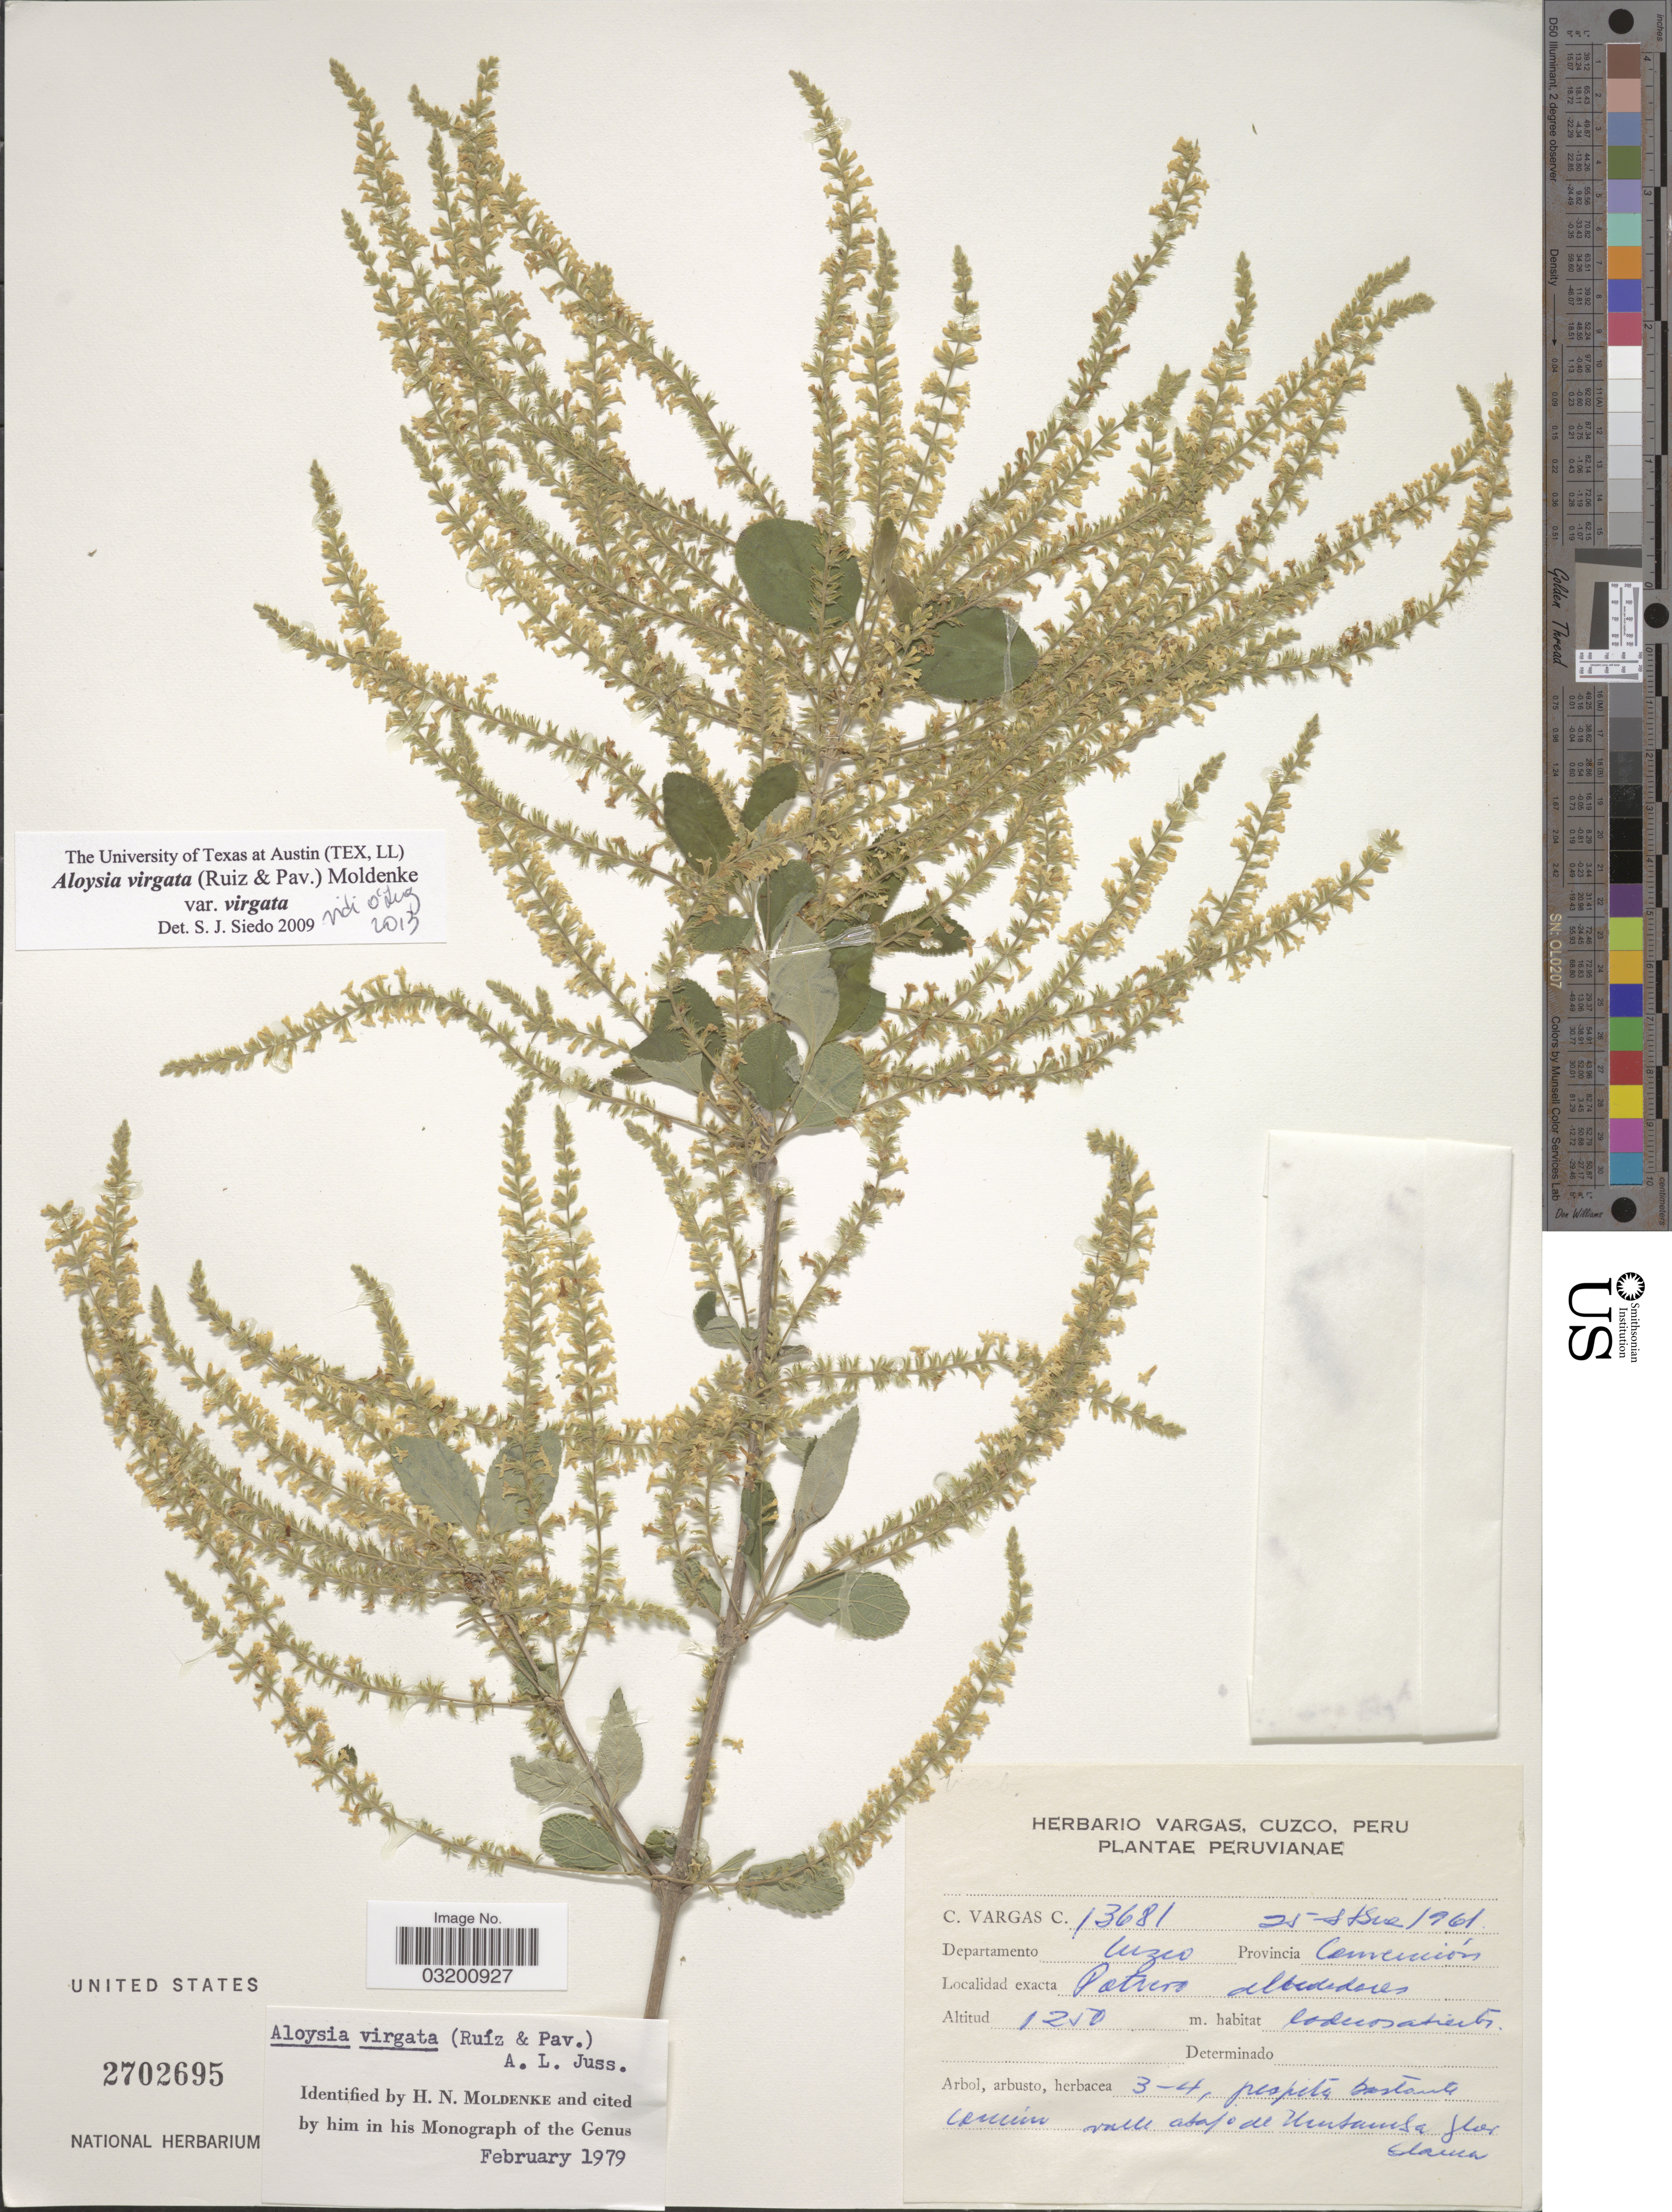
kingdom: Plantae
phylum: Tracheophyta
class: Magnoliopsida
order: Lamiales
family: Verbenaceae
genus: Aloysia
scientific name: Aloysia virgata var. virgata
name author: (Ruiz & Pav.) Juss.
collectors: C. Vargas Calderón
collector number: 13681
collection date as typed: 25 stsue 1961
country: Peru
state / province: Cusco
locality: Departamento Cuzco, Provincia Convención, Potrero alrededores.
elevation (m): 1250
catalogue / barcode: US 2702695